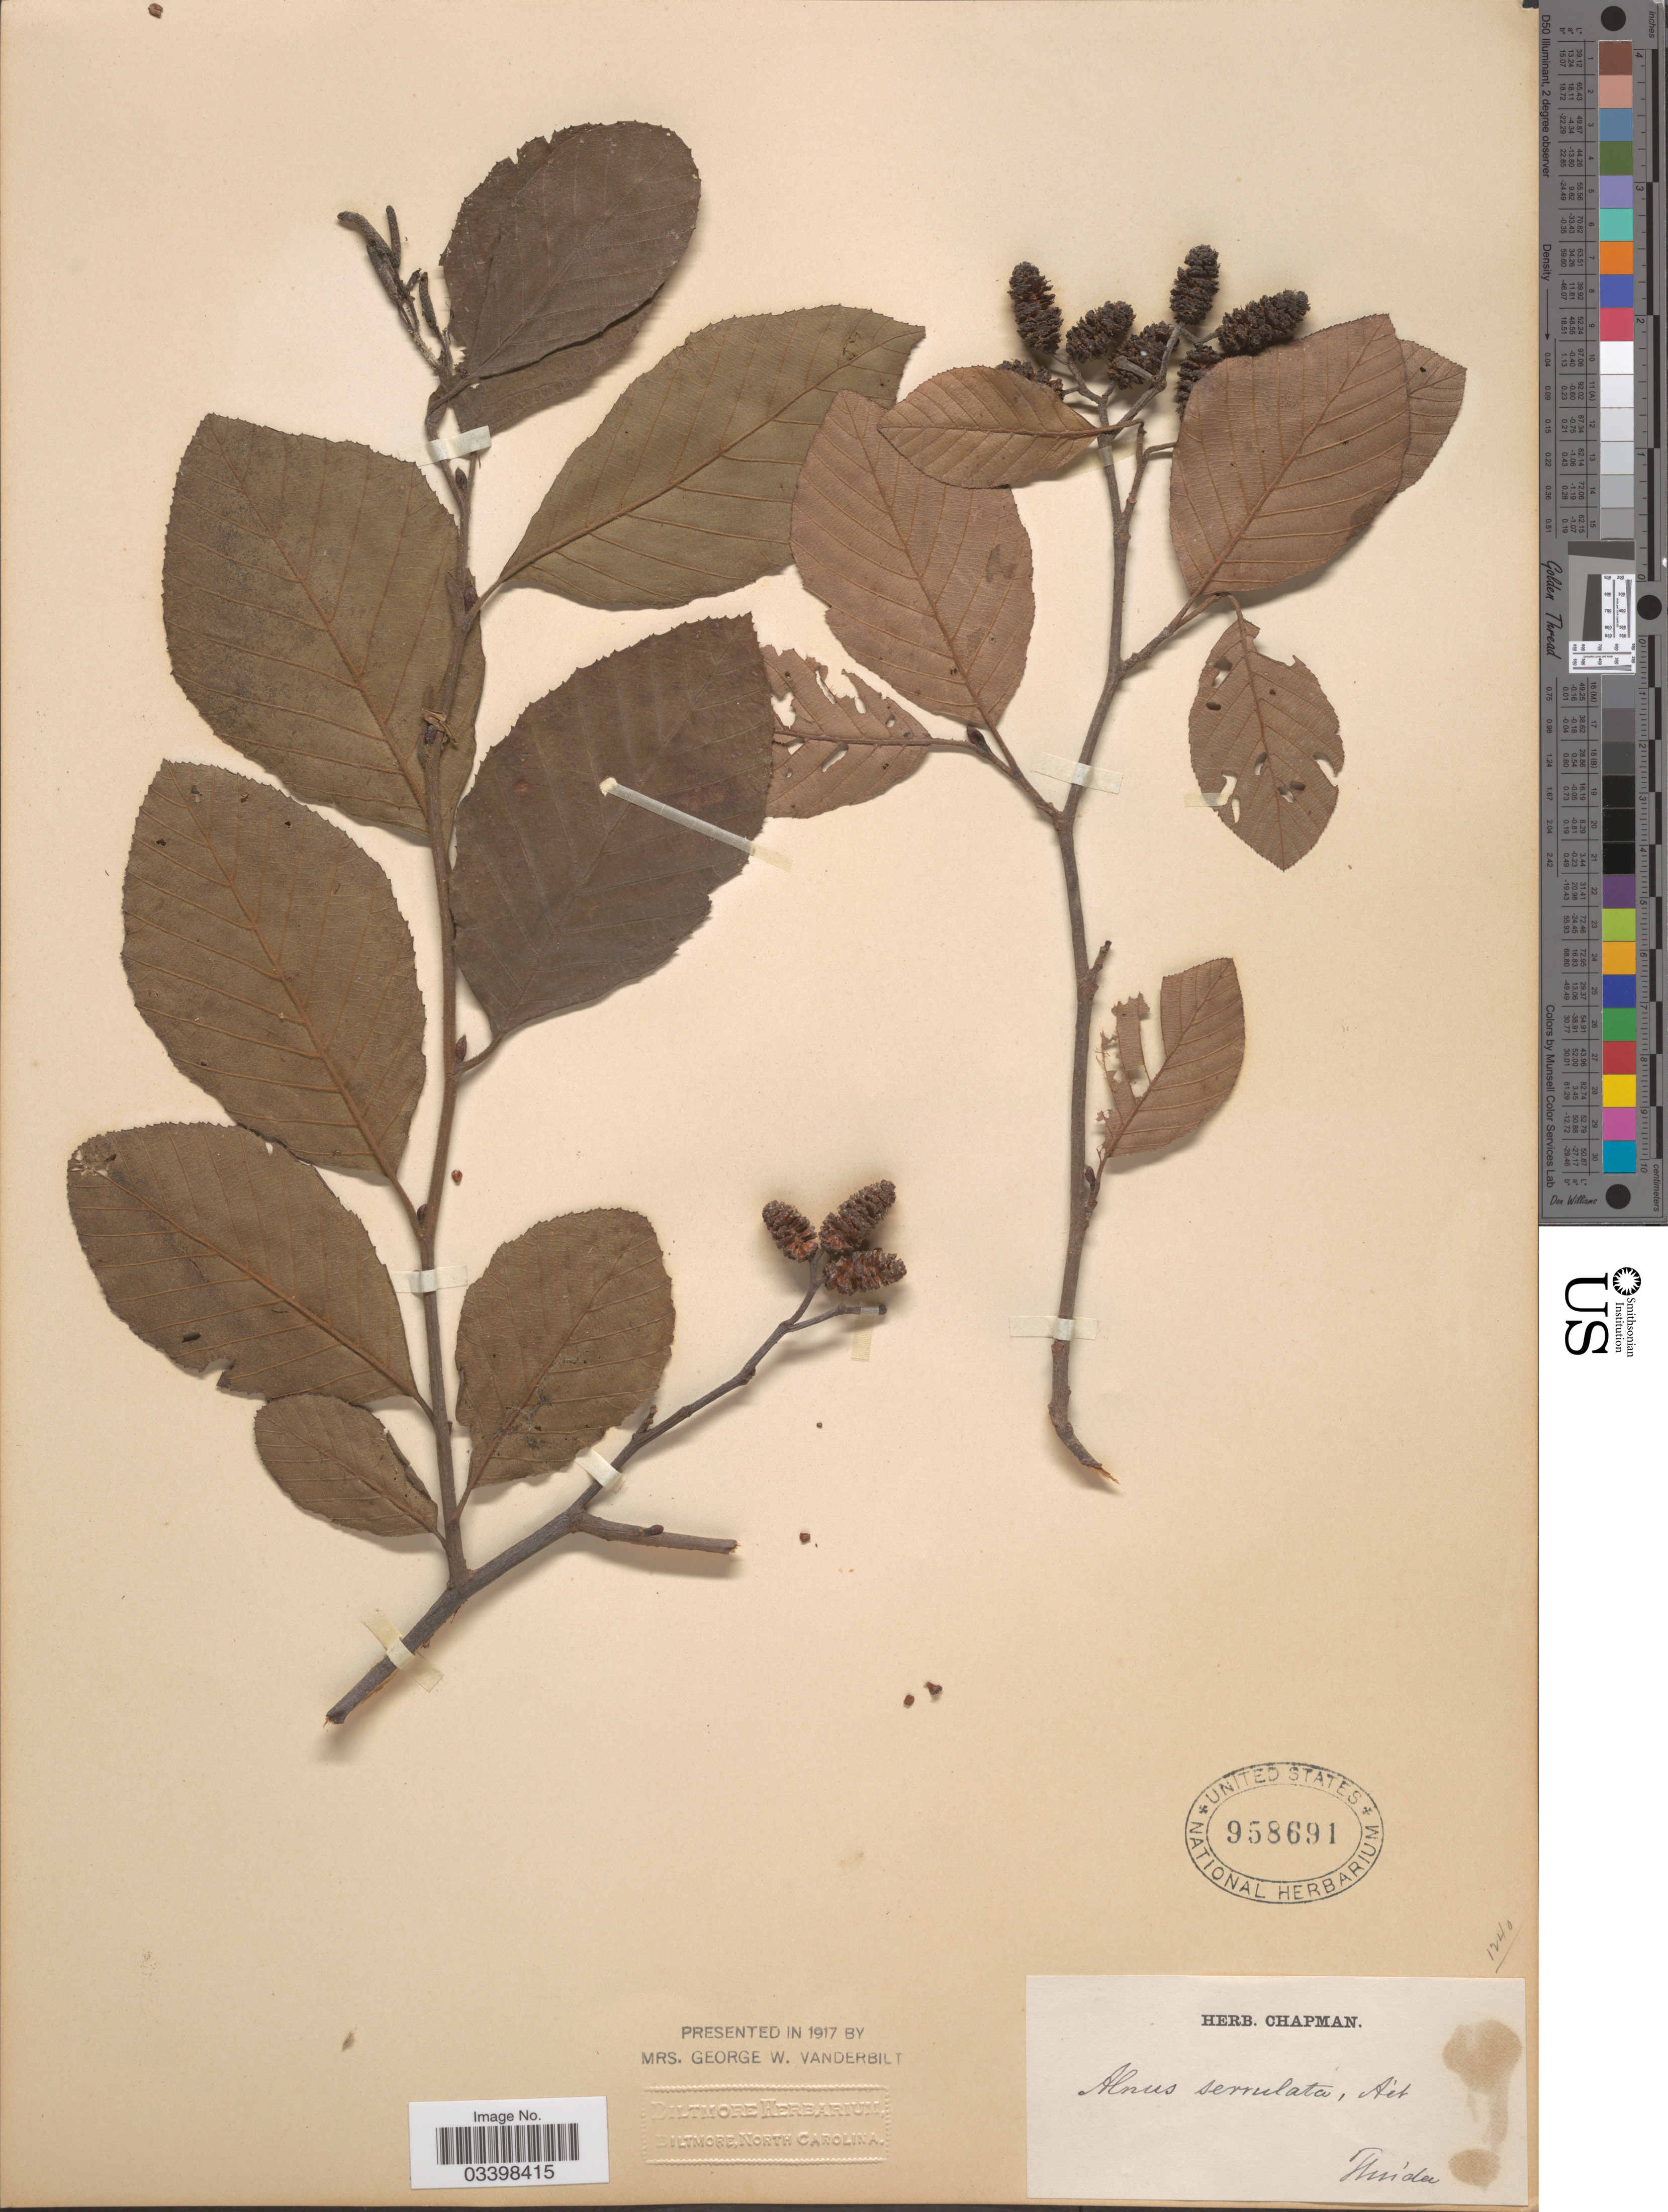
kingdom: Plantae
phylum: Tracheophyta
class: Magnoliopsida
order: Fagales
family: Betulaceae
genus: Alnus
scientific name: Alnus serrulata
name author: (Aiton) Willd.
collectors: ex herb. Chapman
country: United States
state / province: Florida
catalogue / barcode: US 958691